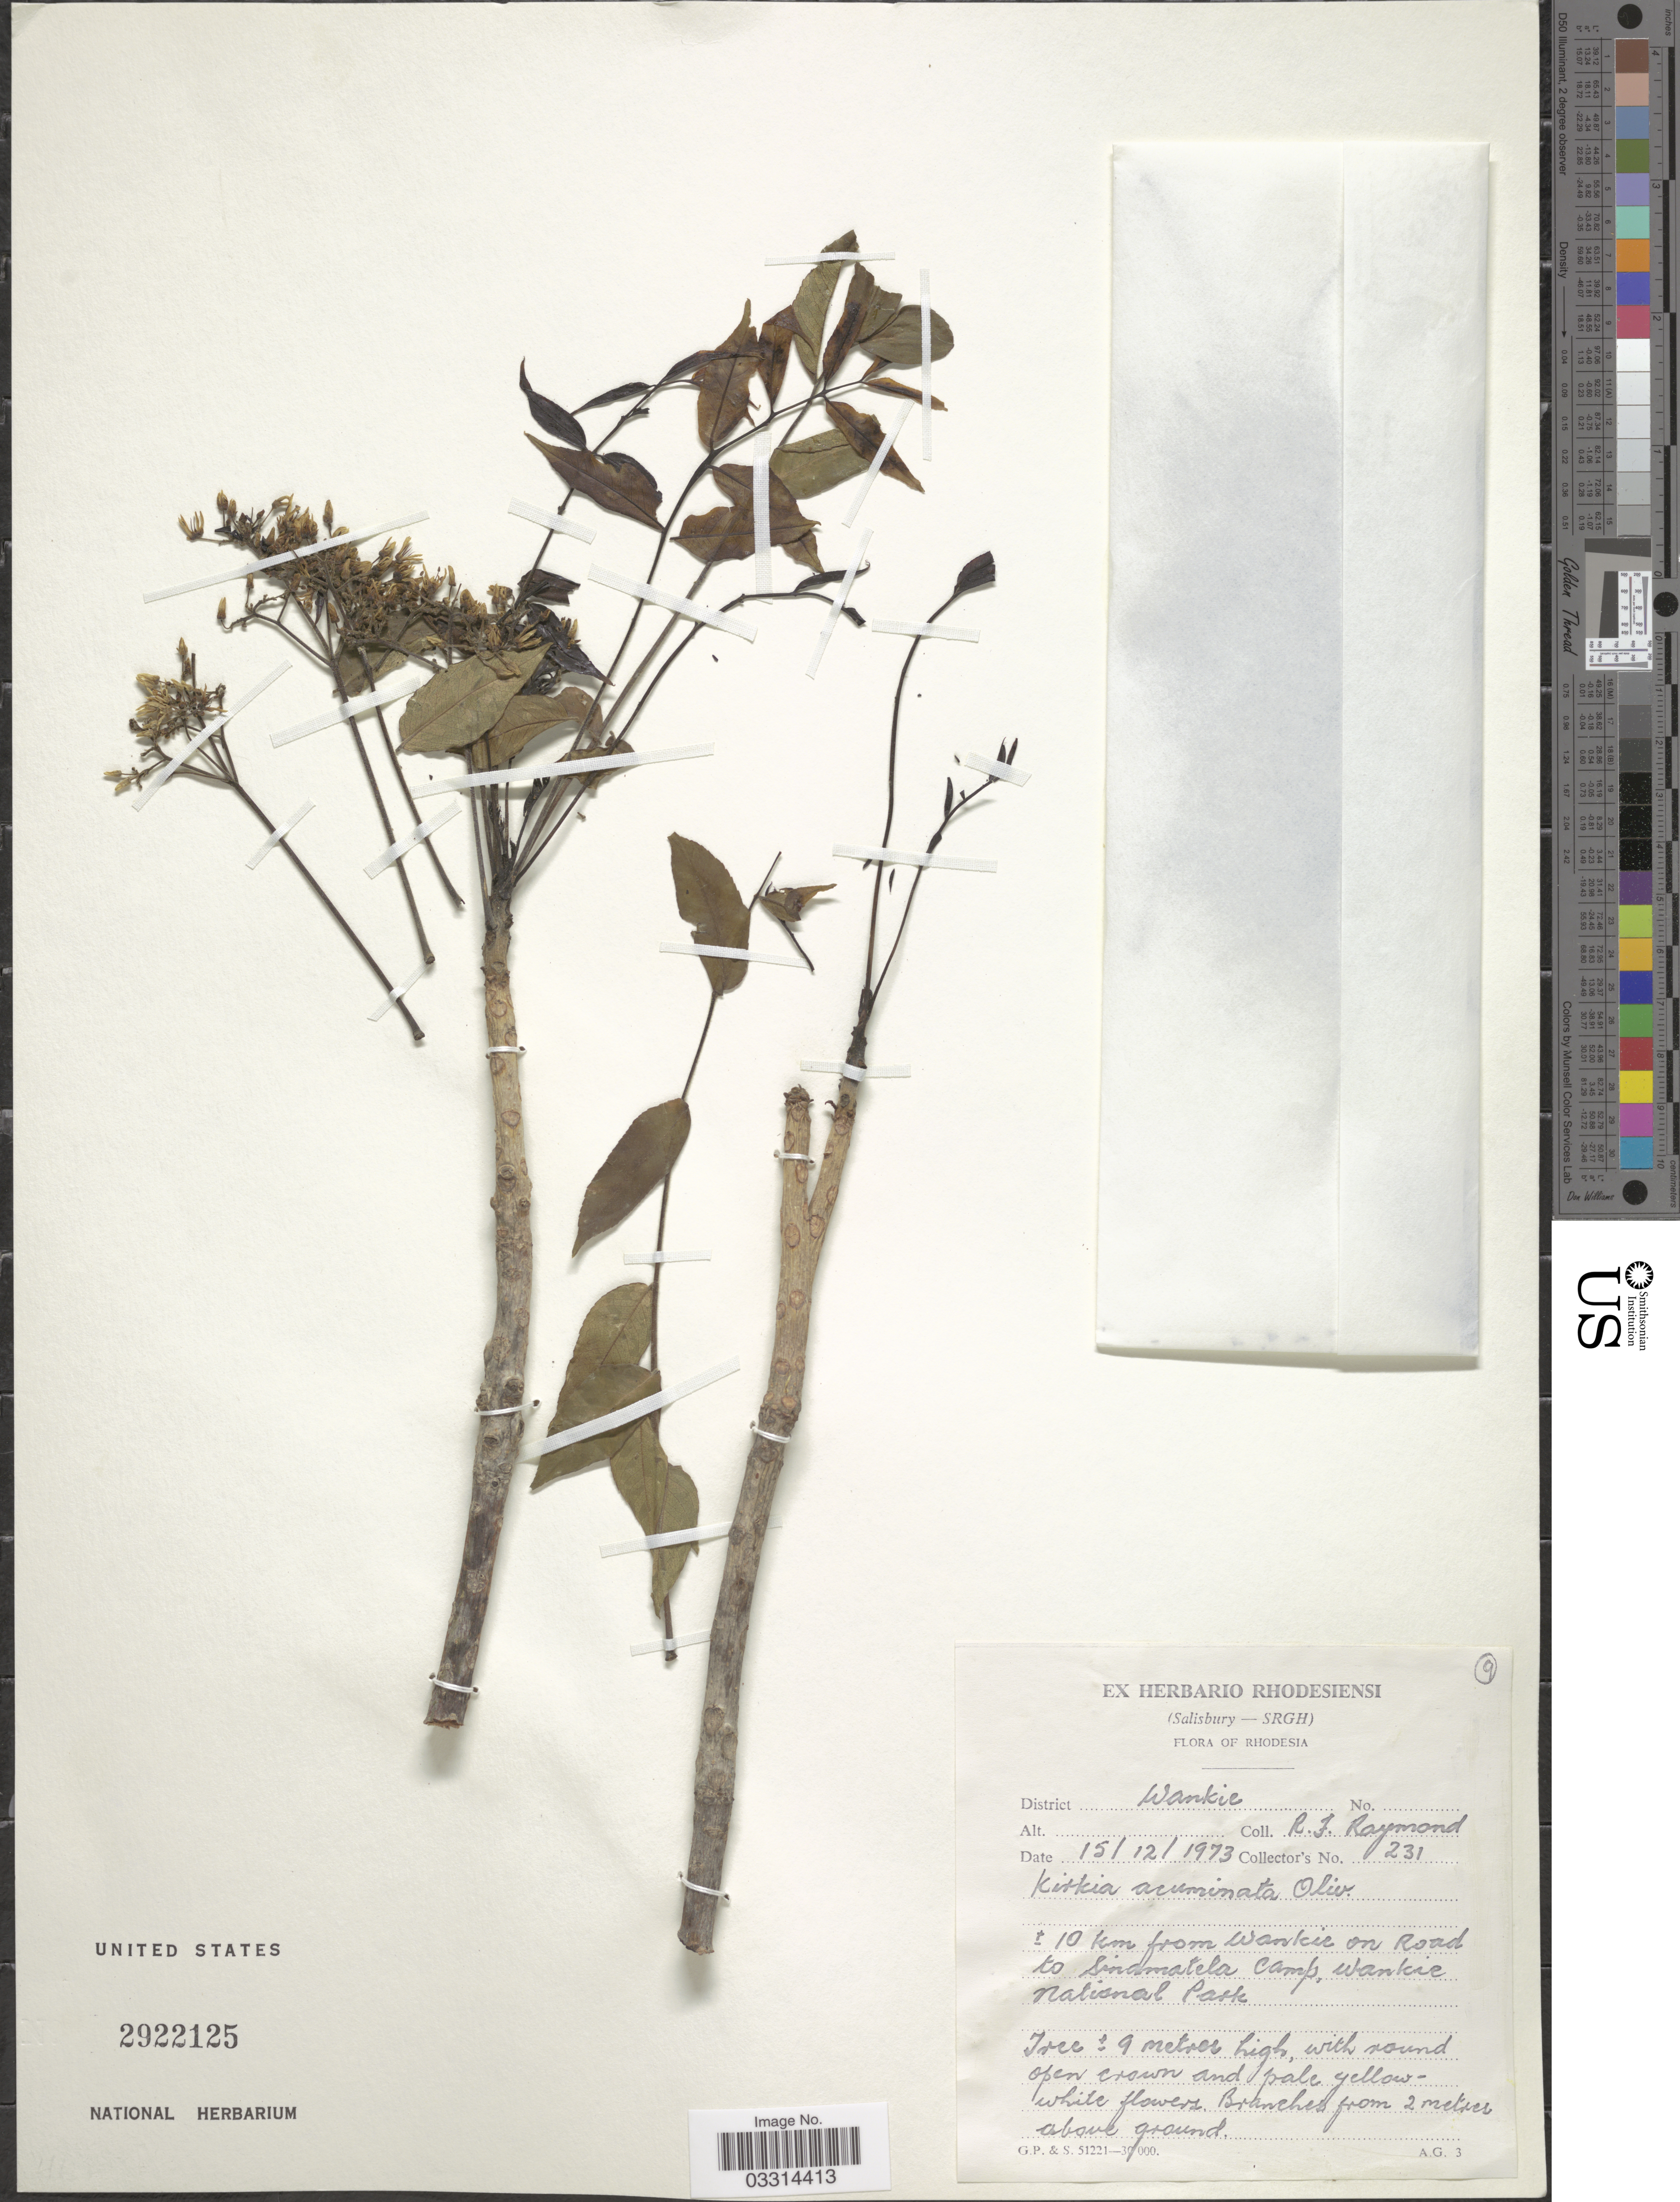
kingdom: Plantae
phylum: Tracheophyta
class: Magnoliopsida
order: Sapindales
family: Kirkiaceae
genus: Kirkia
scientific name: Kirkia acuminata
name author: Oliv.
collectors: R. Raymond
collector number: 231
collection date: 1973-12-15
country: Zimbabwe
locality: Rhodesia. District Wankie. ± 10 km from Wankie on Road to Sinamatela Camp, Wankie National Park.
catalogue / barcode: US 2922125